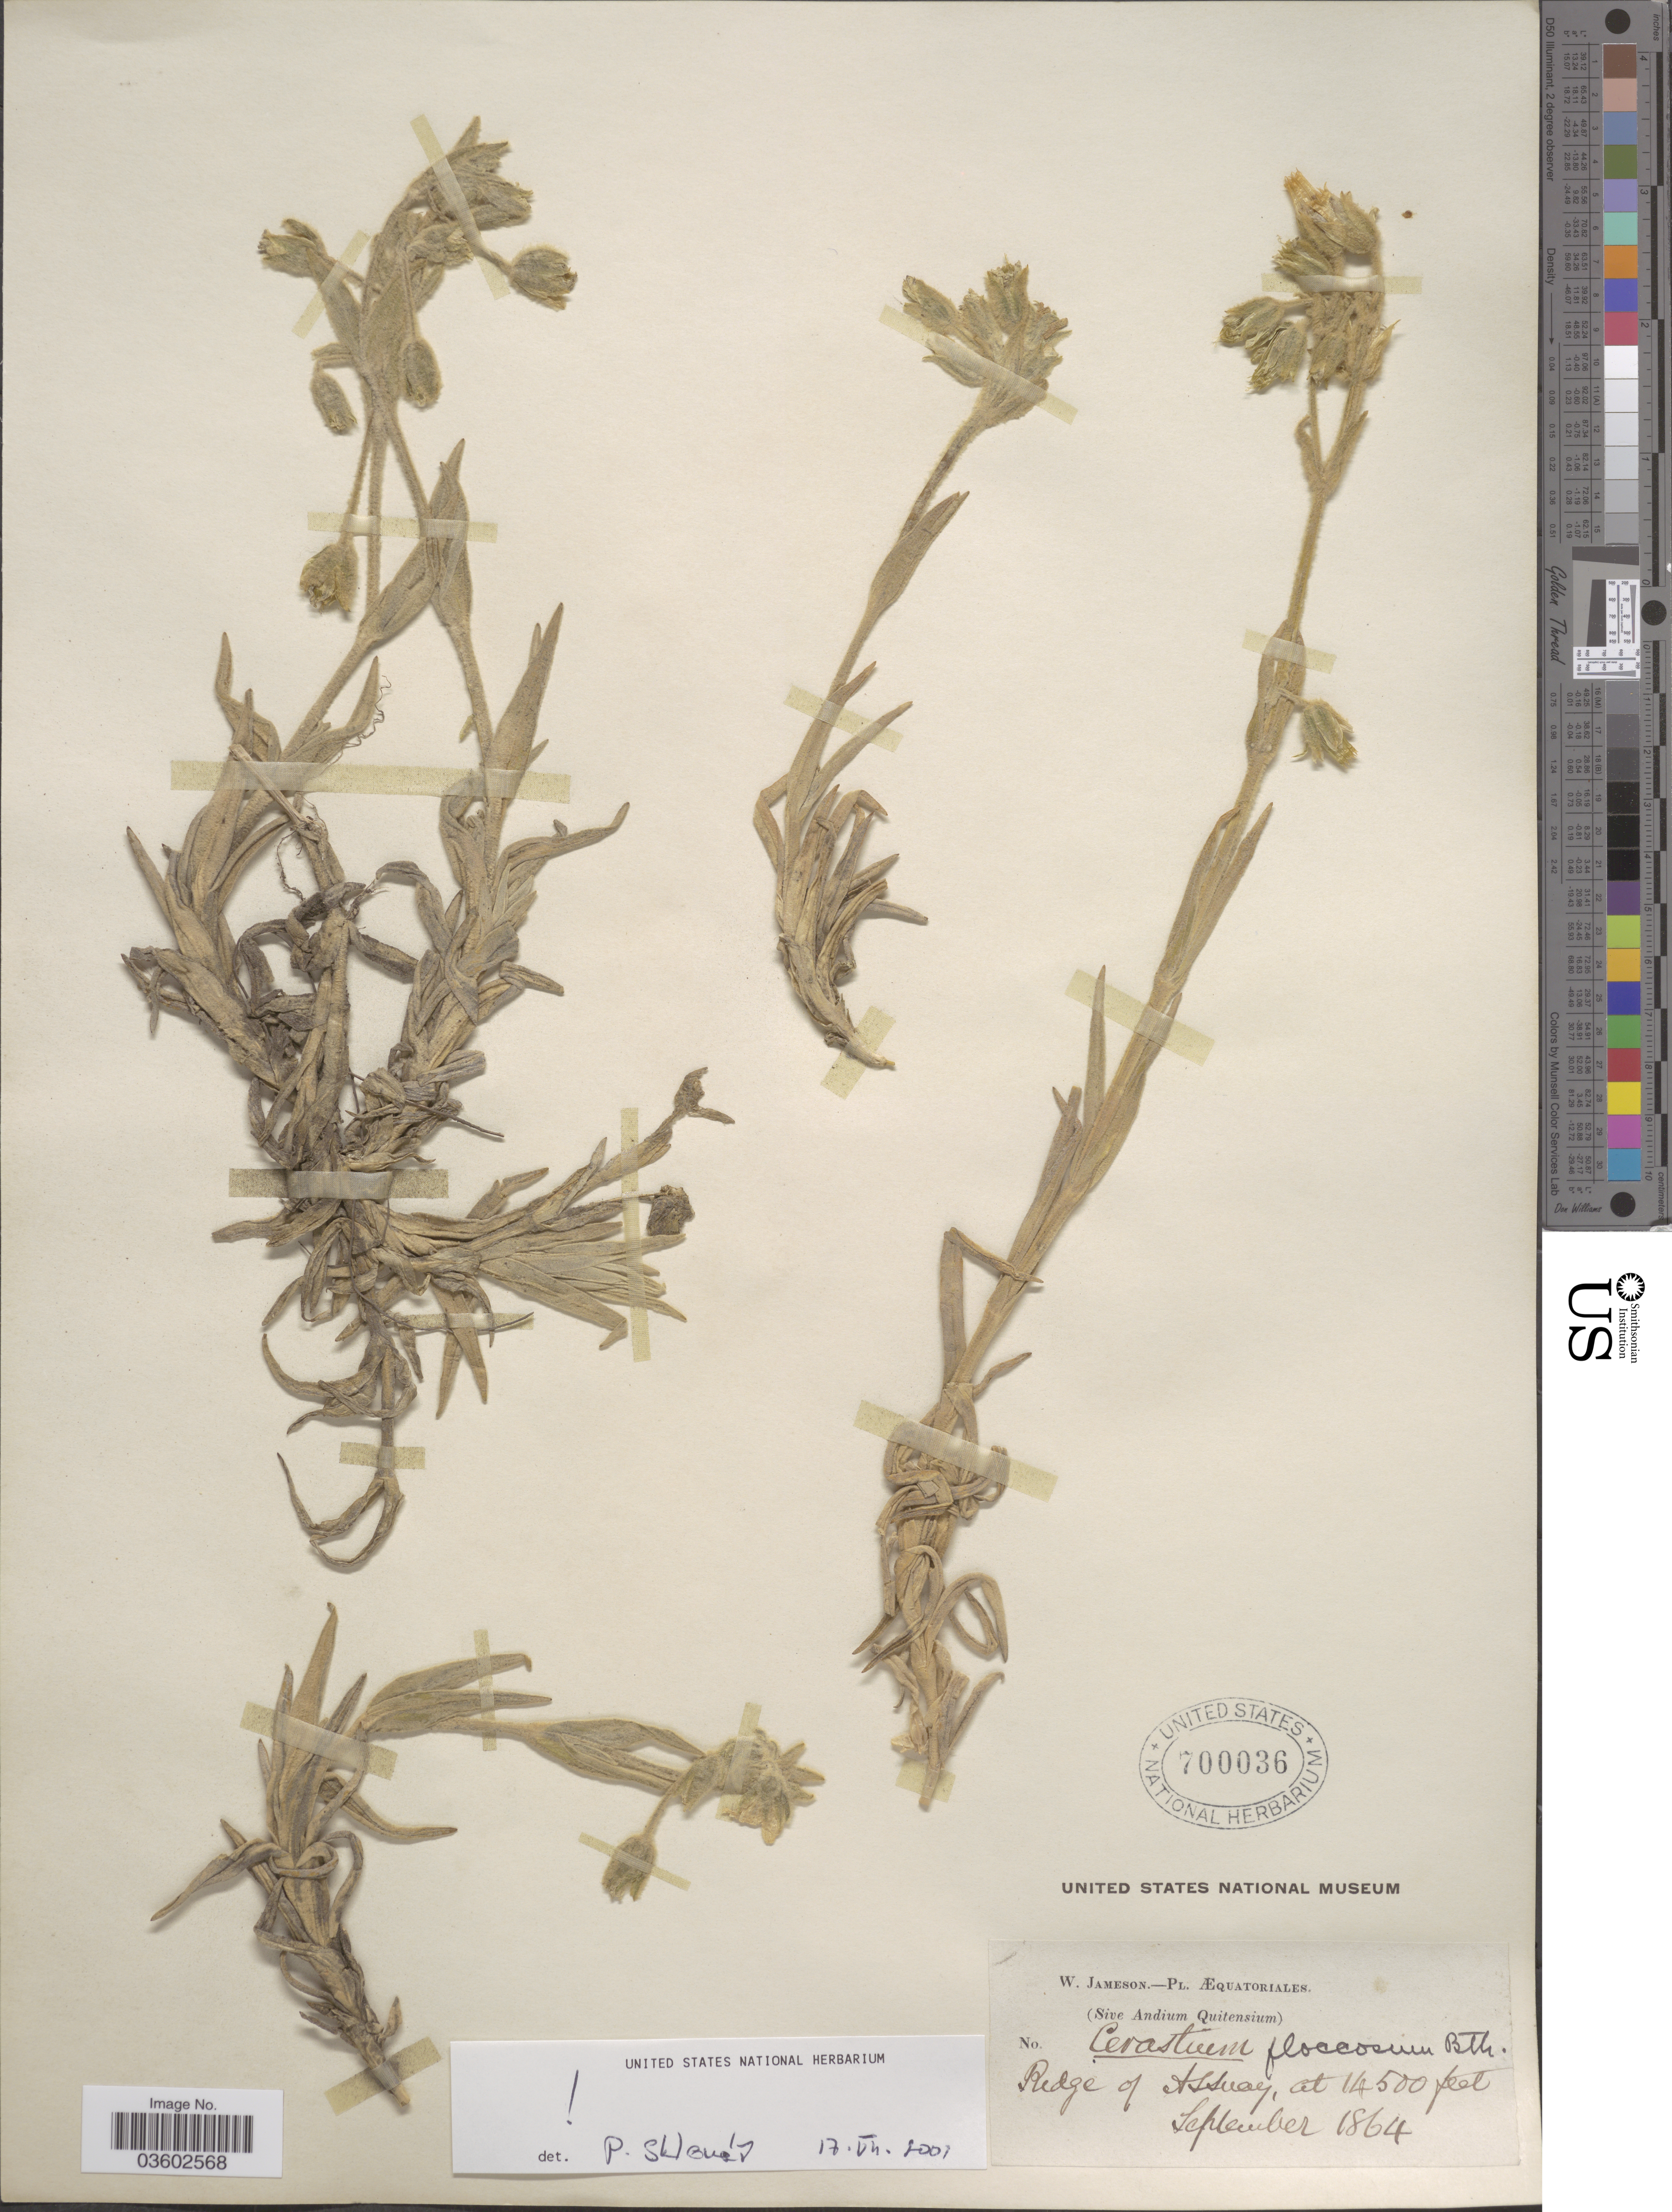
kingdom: Plantae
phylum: Tracheophyta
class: Magnoliopsida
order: Caryophyllales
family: Caryophyllaceae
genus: Cerastium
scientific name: Cerastium floccosum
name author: Benth.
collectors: W. Jameson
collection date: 1864-09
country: Ecuador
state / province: Azuay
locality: Æquatoriales. Ridge of Assuay.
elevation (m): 4420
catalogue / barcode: US 700036